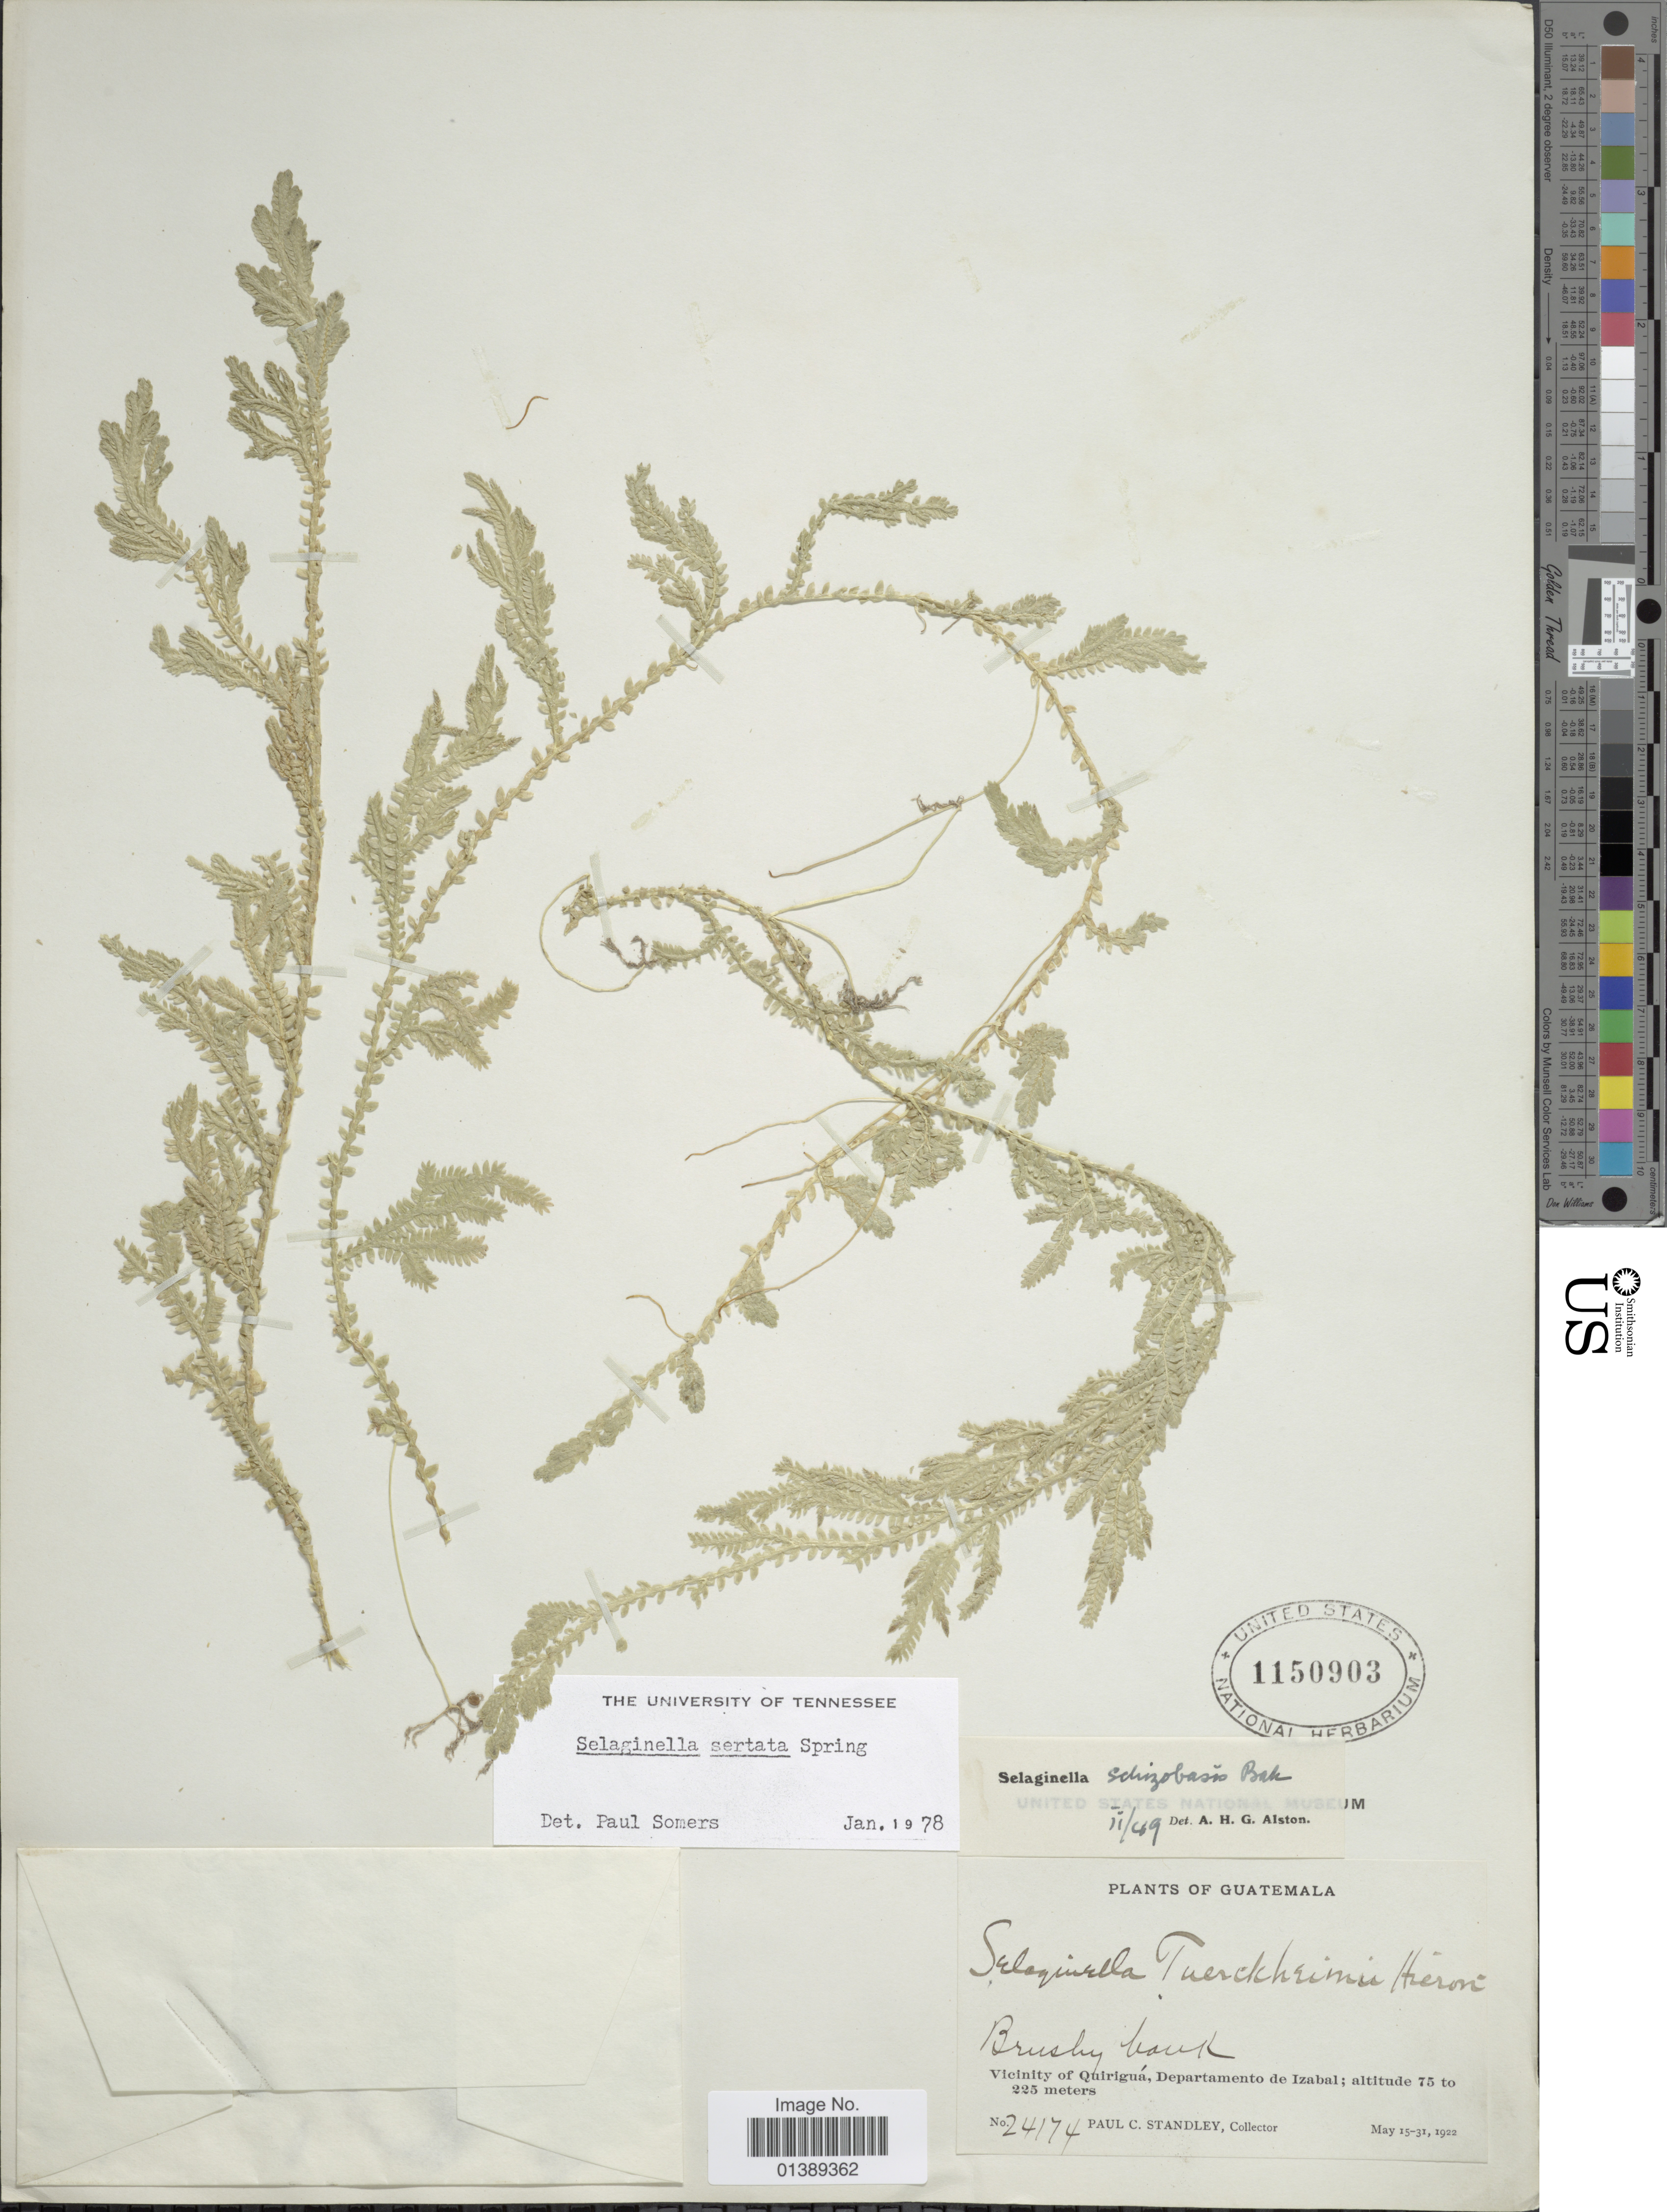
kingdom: Plantae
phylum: Tracheophyta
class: Lycopodiopsida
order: Selaginellales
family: Selaginellaceae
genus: Selaginella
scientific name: Selaginella sertata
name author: Spring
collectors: P. C. Standley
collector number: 24174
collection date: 1922-05-15/1922-05-31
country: Guatemala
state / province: Izabal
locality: Vicinity of Quiriguá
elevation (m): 75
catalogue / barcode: US 1150903